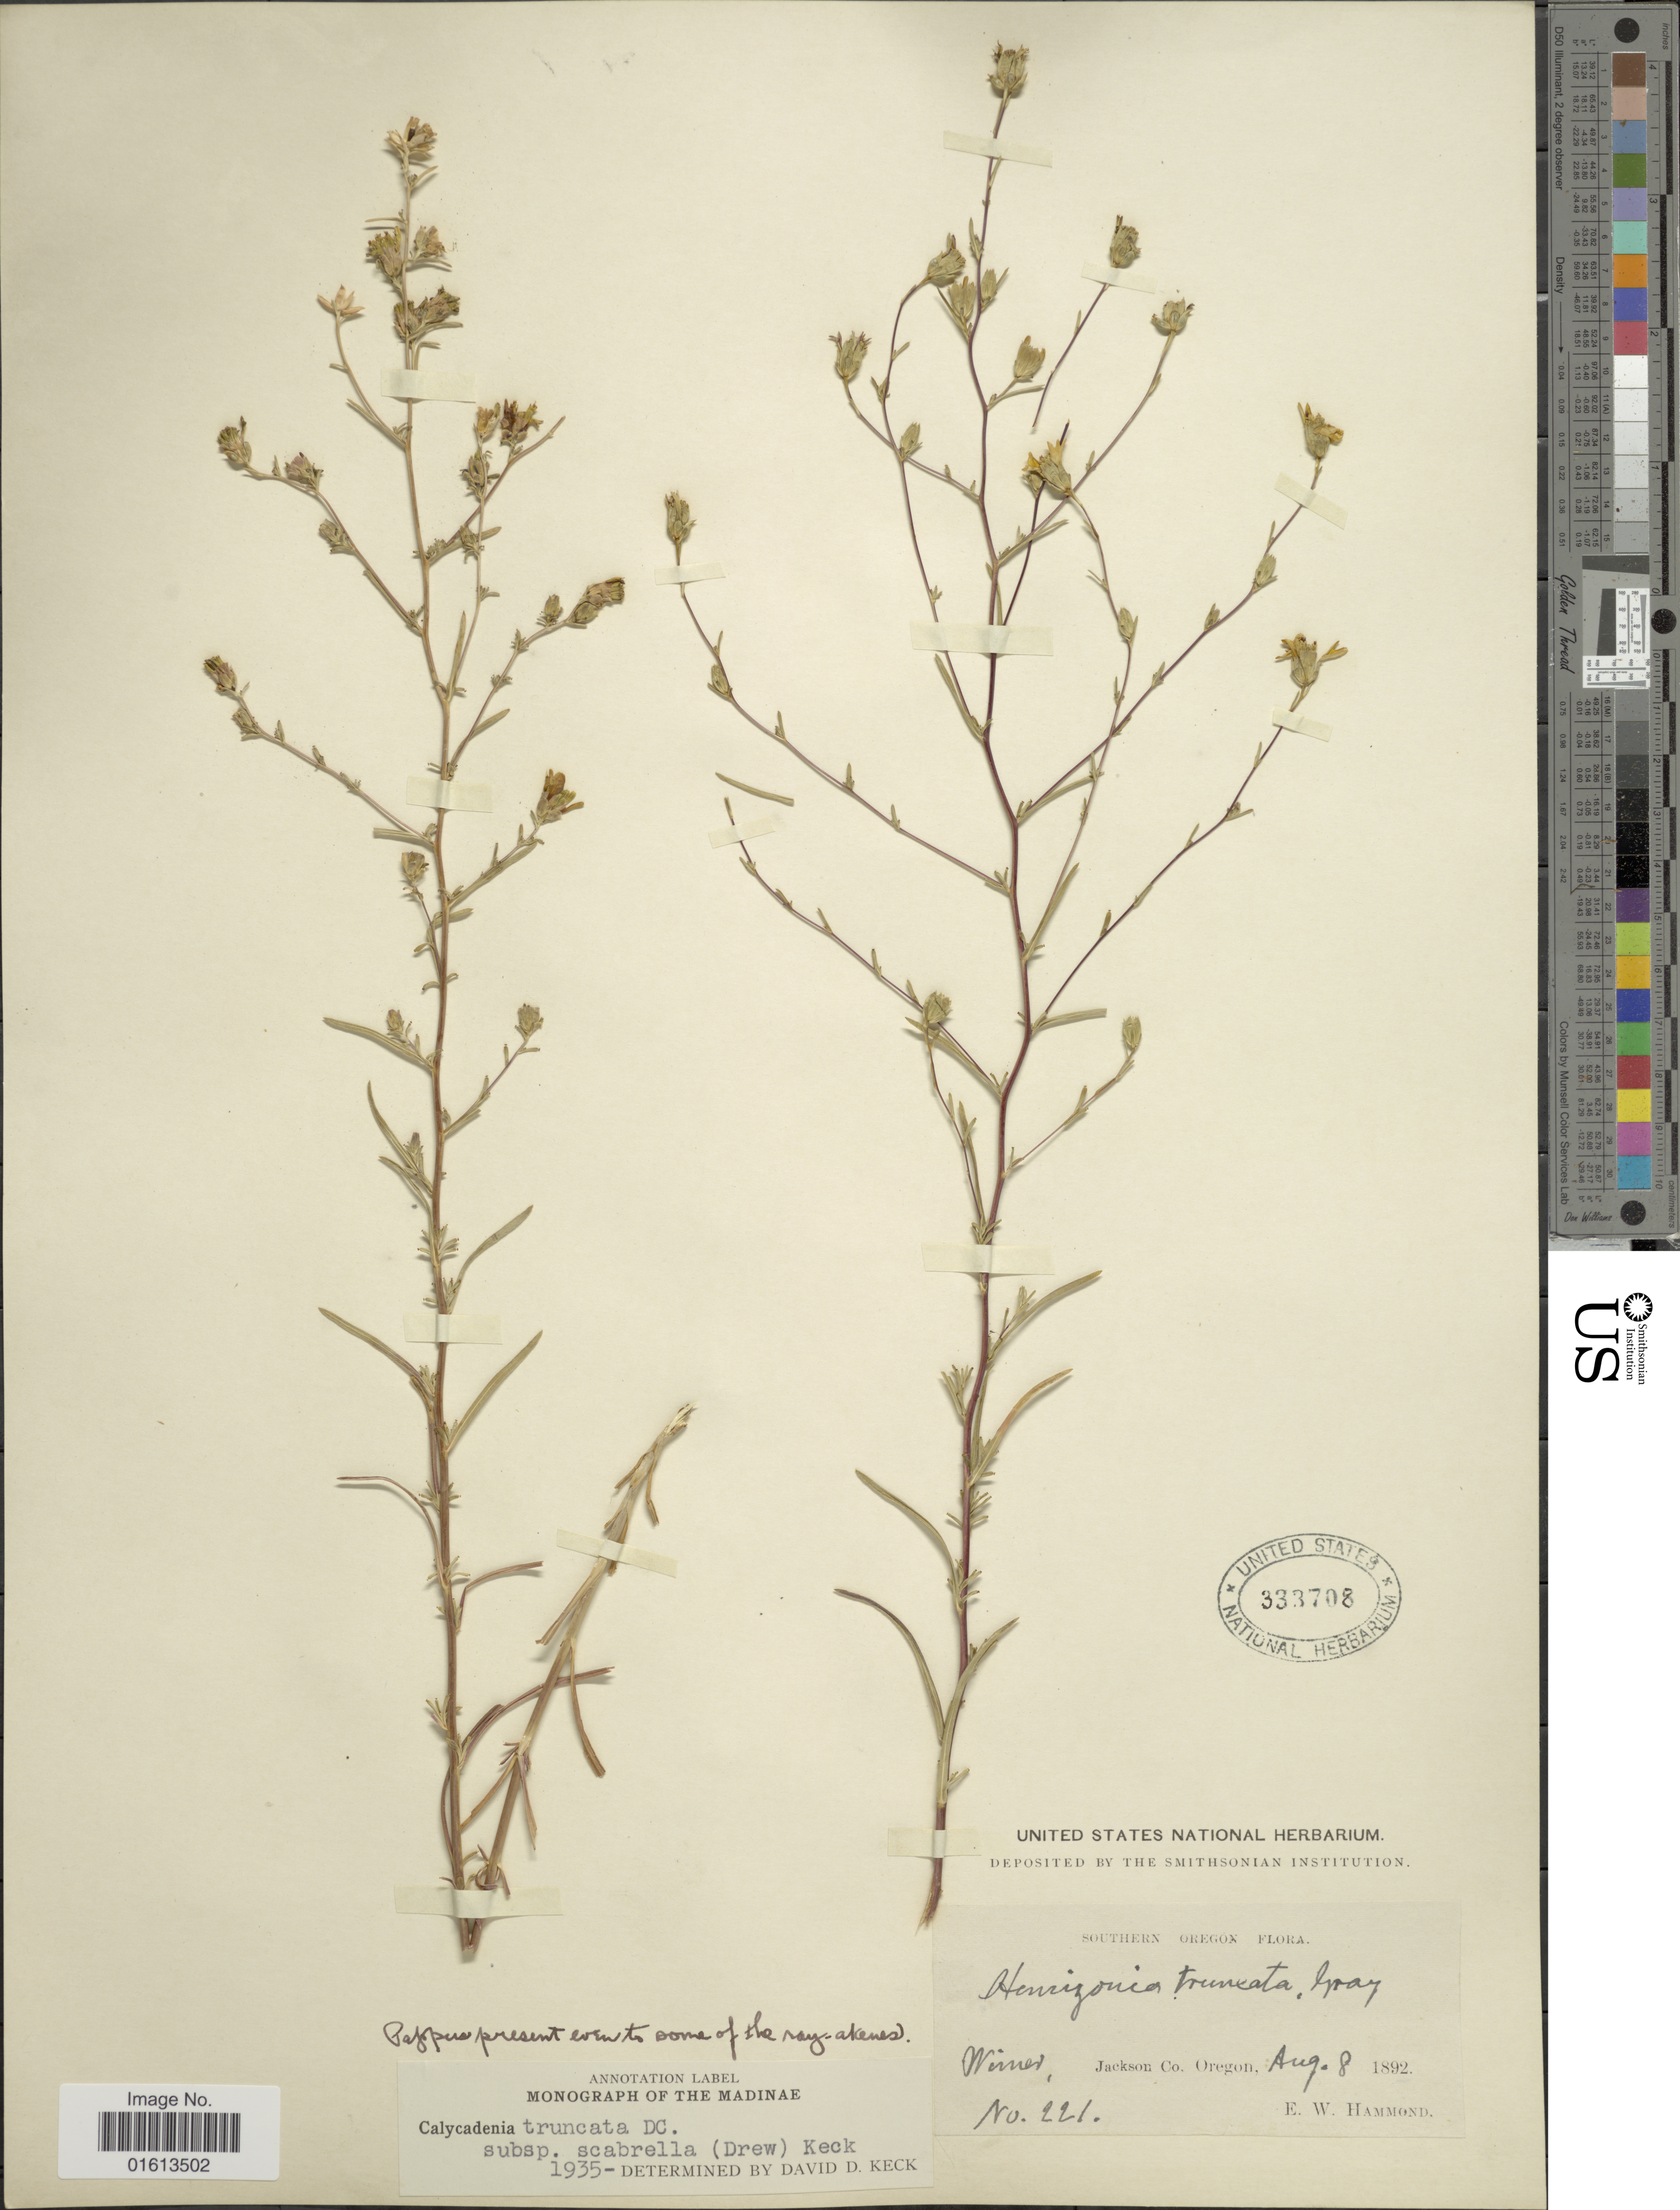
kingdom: Plantae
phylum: Tracheophyta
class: Magnoliopsida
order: Asterales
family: Asteraceae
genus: Calycadenia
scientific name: Calycadenia truncata subsp. scabrella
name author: (Drew) D.D. Keck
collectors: E. Hammond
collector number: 221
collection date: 1892-08-08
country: United States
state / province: Oregon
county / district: Jackson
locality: Southern Oregon, Wimer, Jackson Co.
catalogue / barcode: US 333708